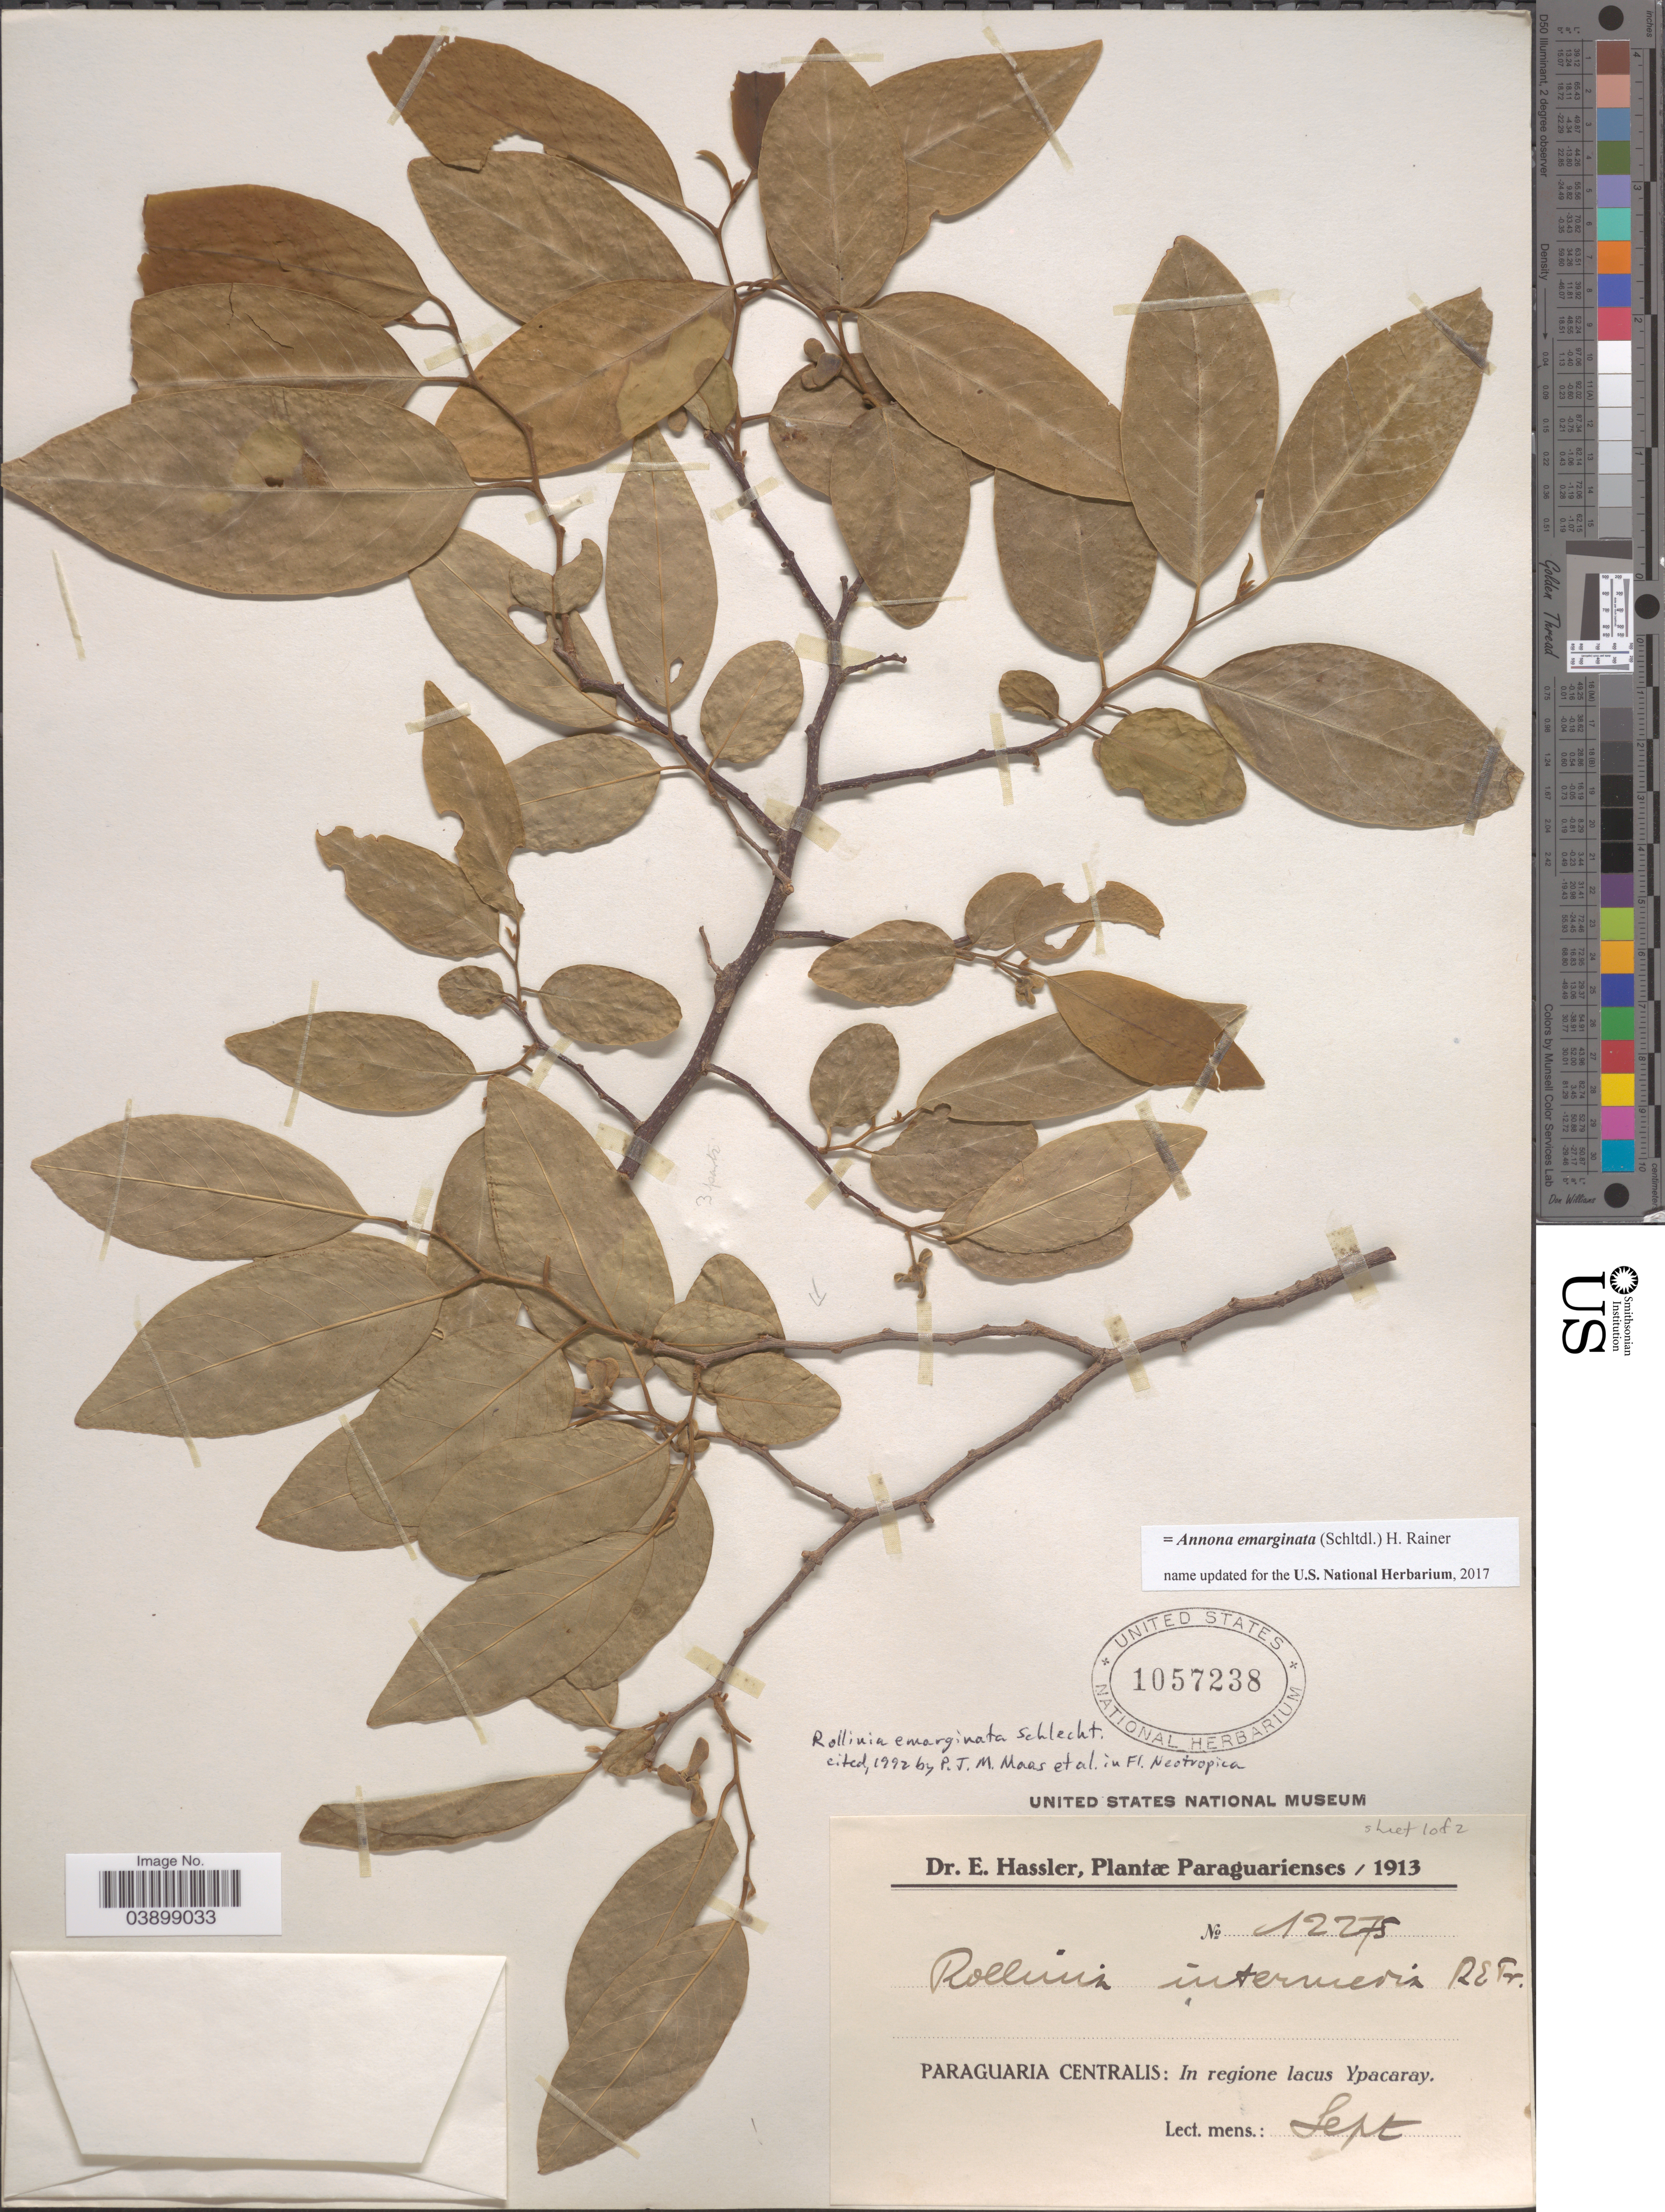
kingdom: Plantae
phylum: Tracheophyta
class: Magnoliopsida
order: Magnoliales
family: Annonaceae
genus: Annona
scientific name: Annona emarginata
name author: (Schltdl.) H. Rainer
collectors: E. Hassler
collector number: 12275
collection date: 1913-09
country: Paraguay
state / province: Central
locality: Paraguaria Centralis: In regione lacus Ypacaray.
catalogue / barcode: US 1057238